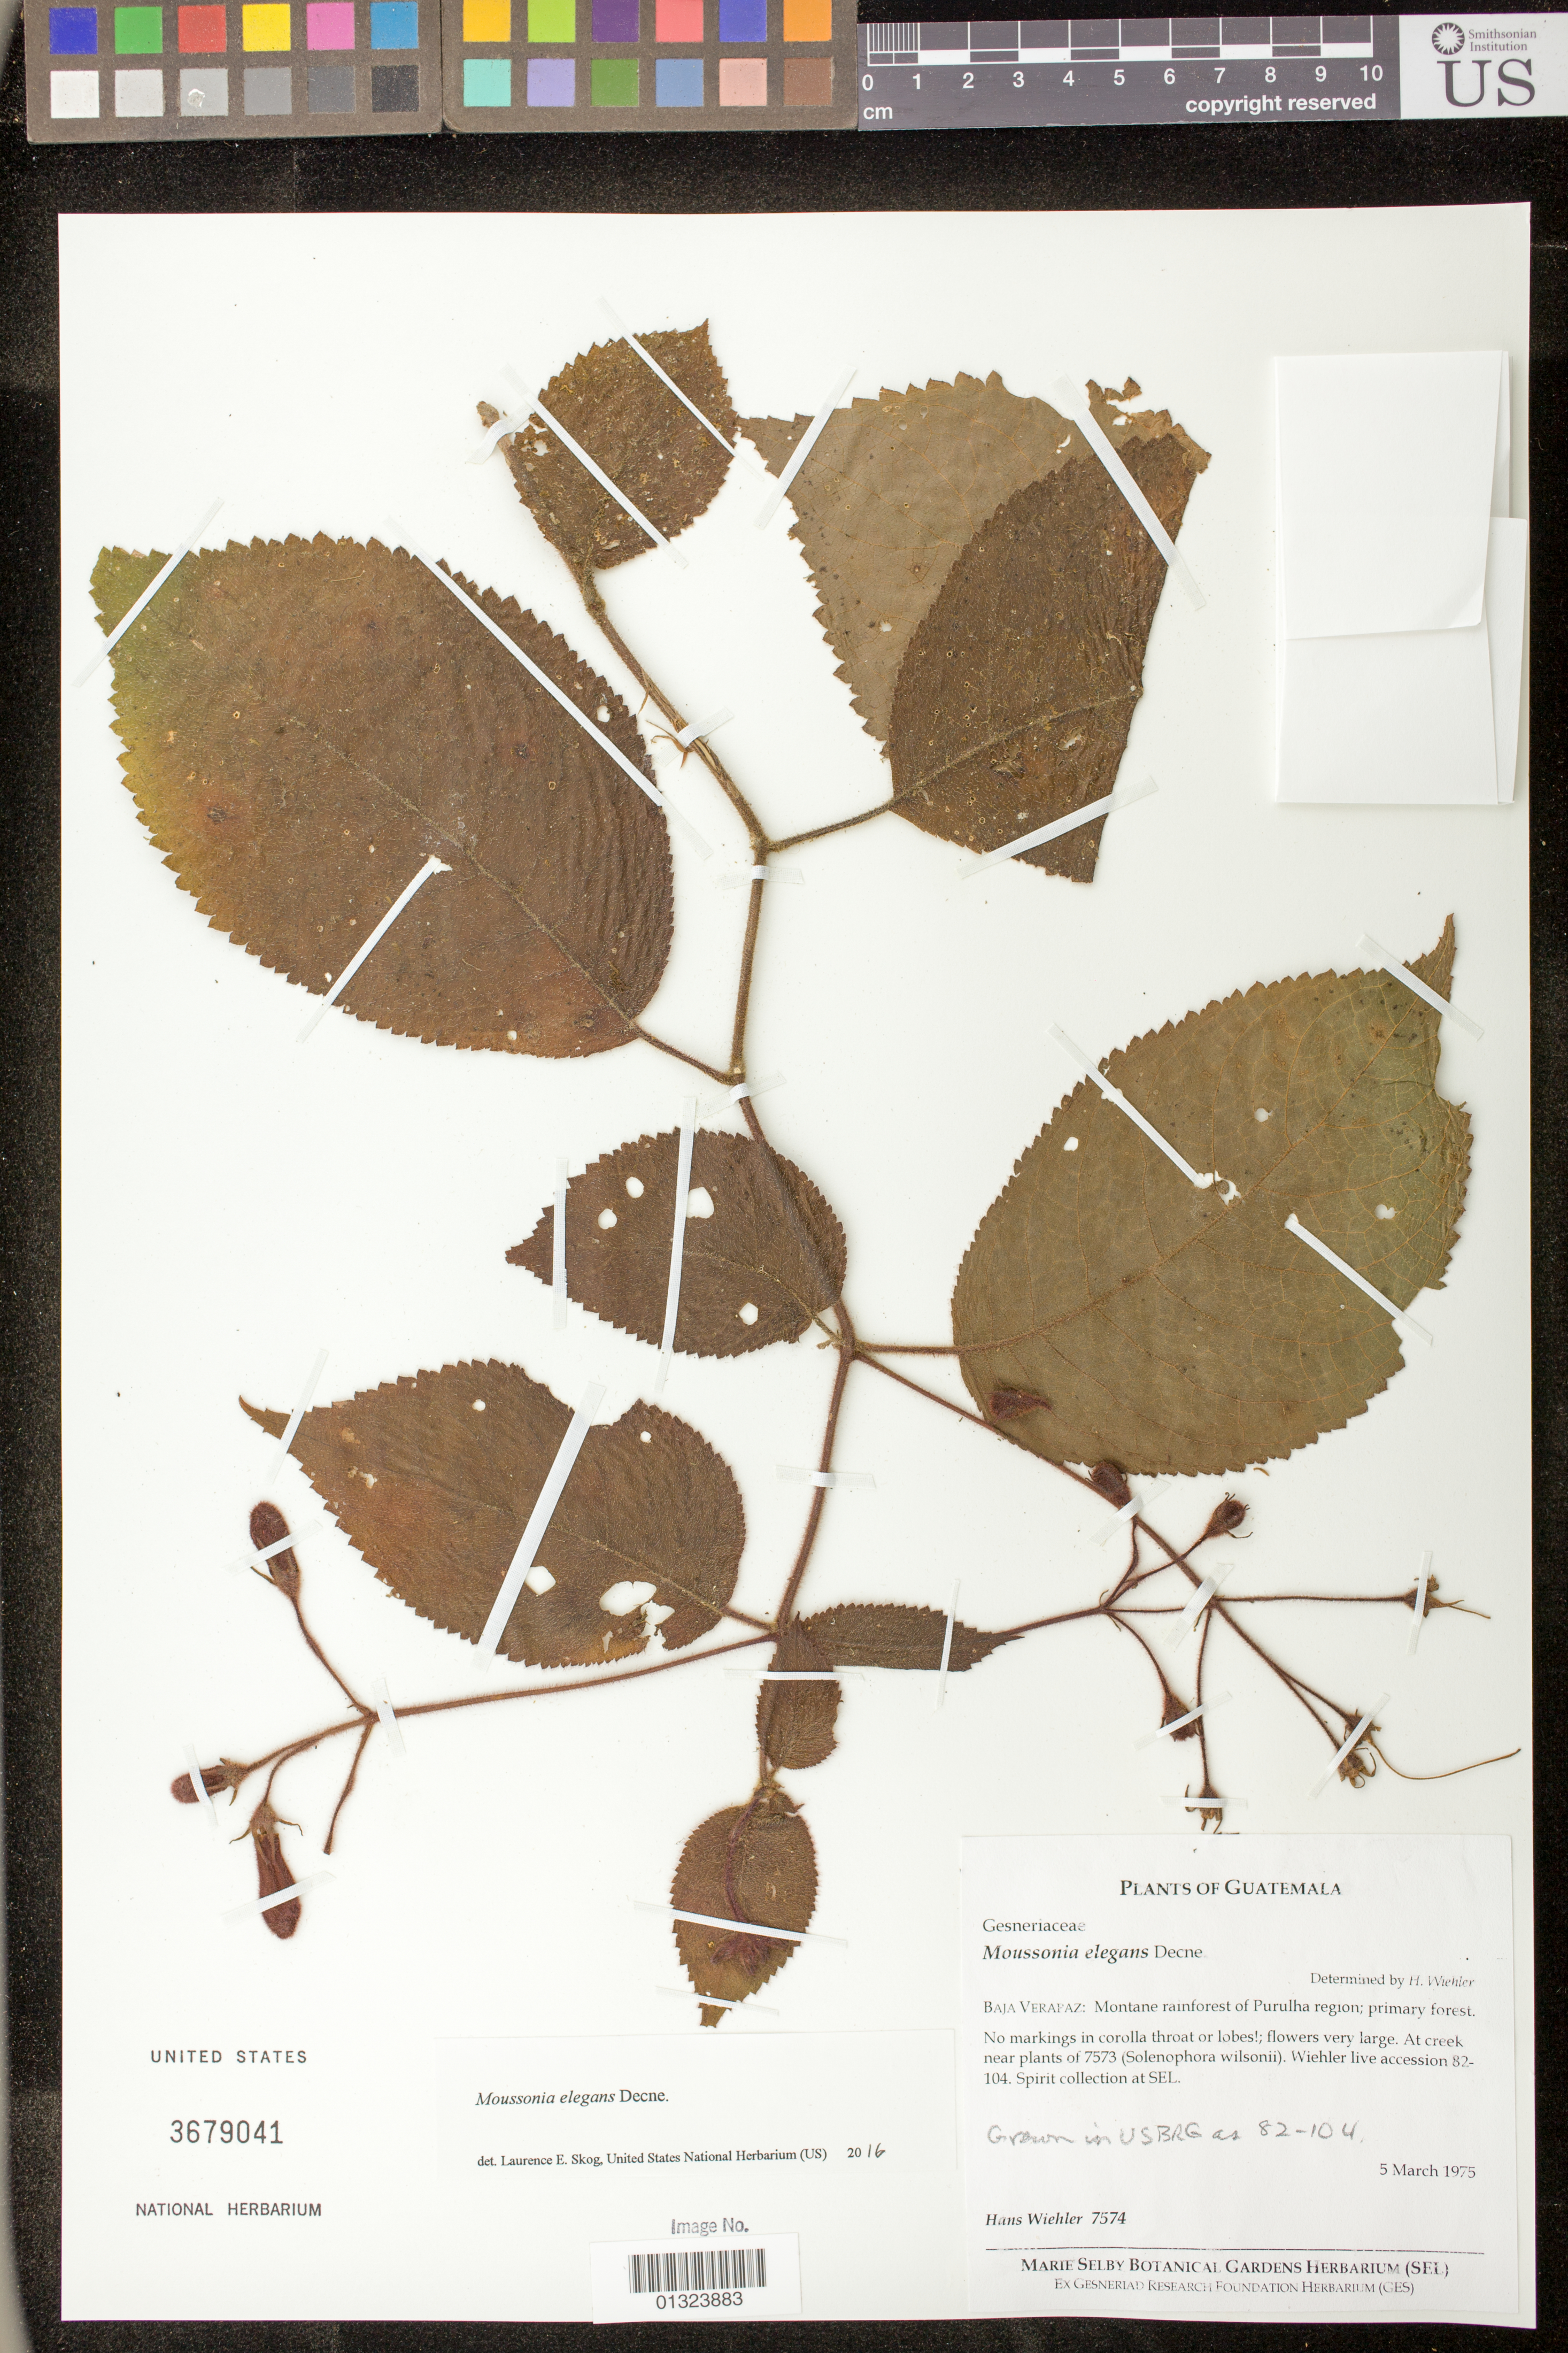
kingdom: Plantae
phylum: Tracheophyta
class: Magnoliopsida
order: Lamiales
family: Gesneriaceae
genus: Moussonia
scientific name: Moussonia elegans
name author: Decne.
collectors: H. J. Wiehler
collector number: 7574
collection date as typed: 05 Mar 1975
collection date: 1975-03-05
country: Guatemala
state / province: Baja Verapaz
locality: Baja Verapaz: montane rainforest of Purulha region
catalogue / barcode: US 3679041